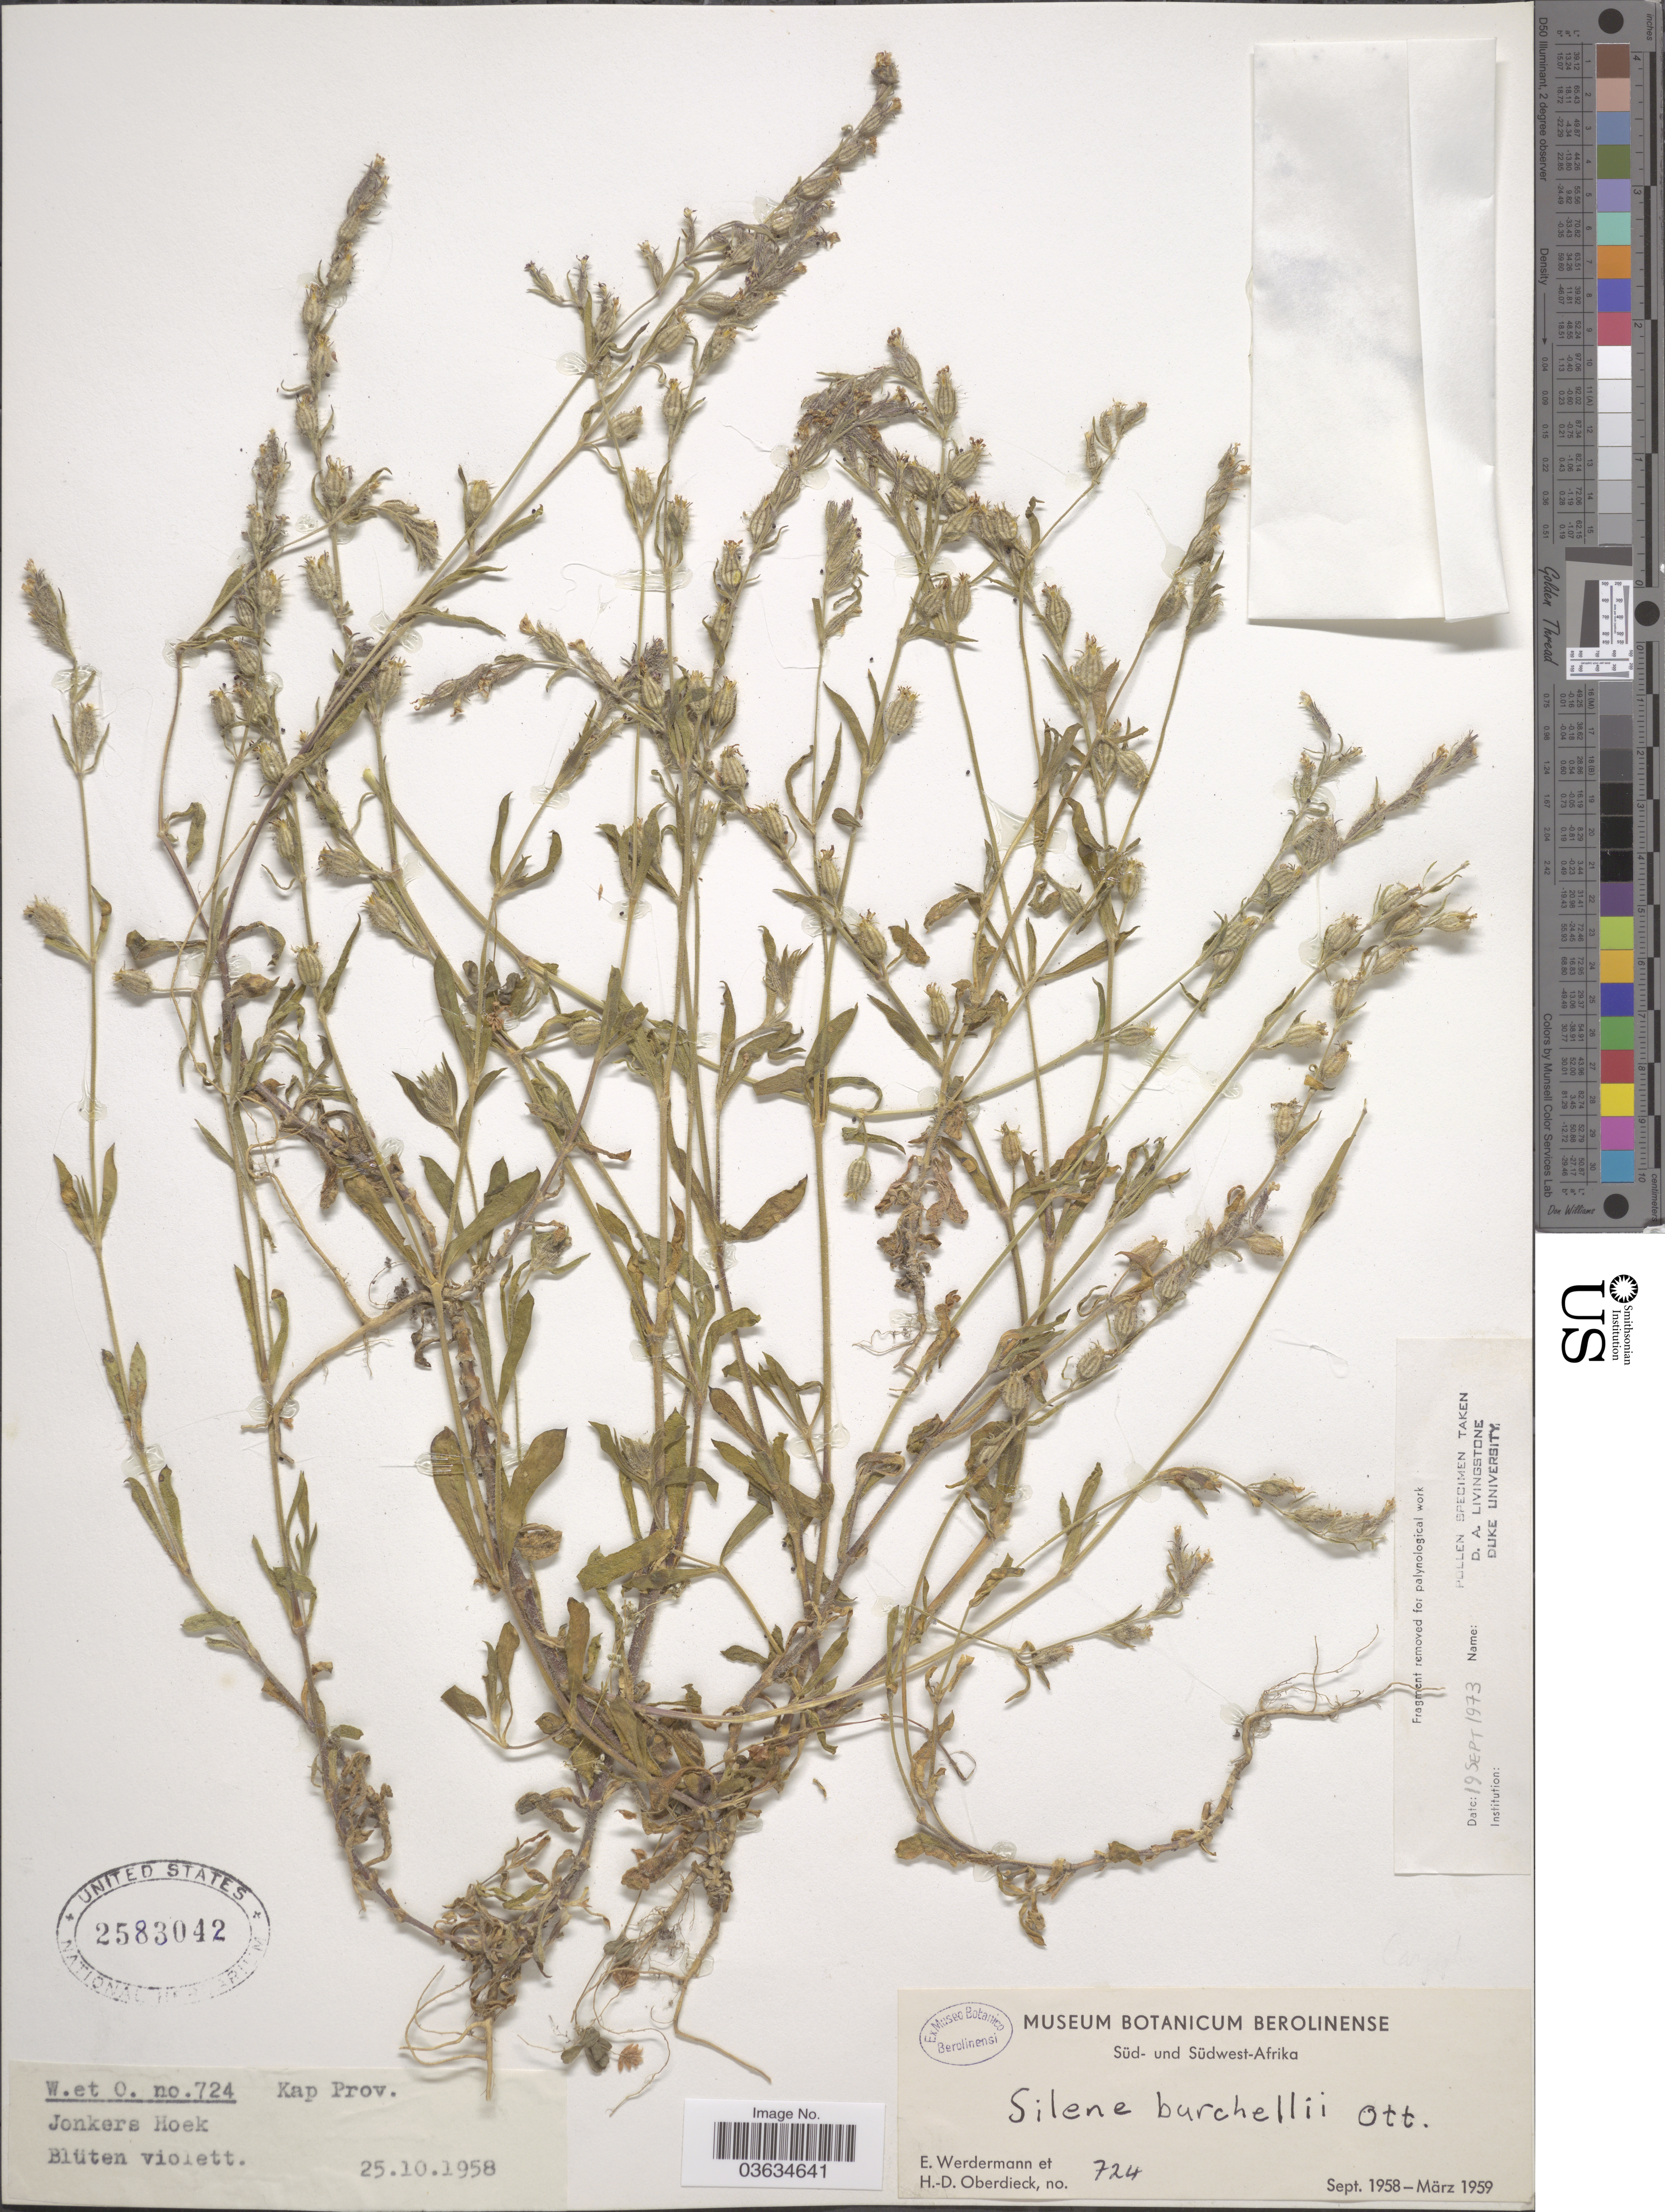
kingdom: Plantae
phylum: Tracheophyta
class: Magnoliopsida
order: Caryophyllales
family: Caryophyllaceae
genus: Silene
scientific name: Silene burchellii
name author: Otth ex DC.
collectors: E. Werdermann & H. Oberdieck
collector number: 724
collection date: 1958-10-25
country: South Africa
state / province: Western Cape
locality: Jonkers Hoek.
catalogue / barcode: US 2583042